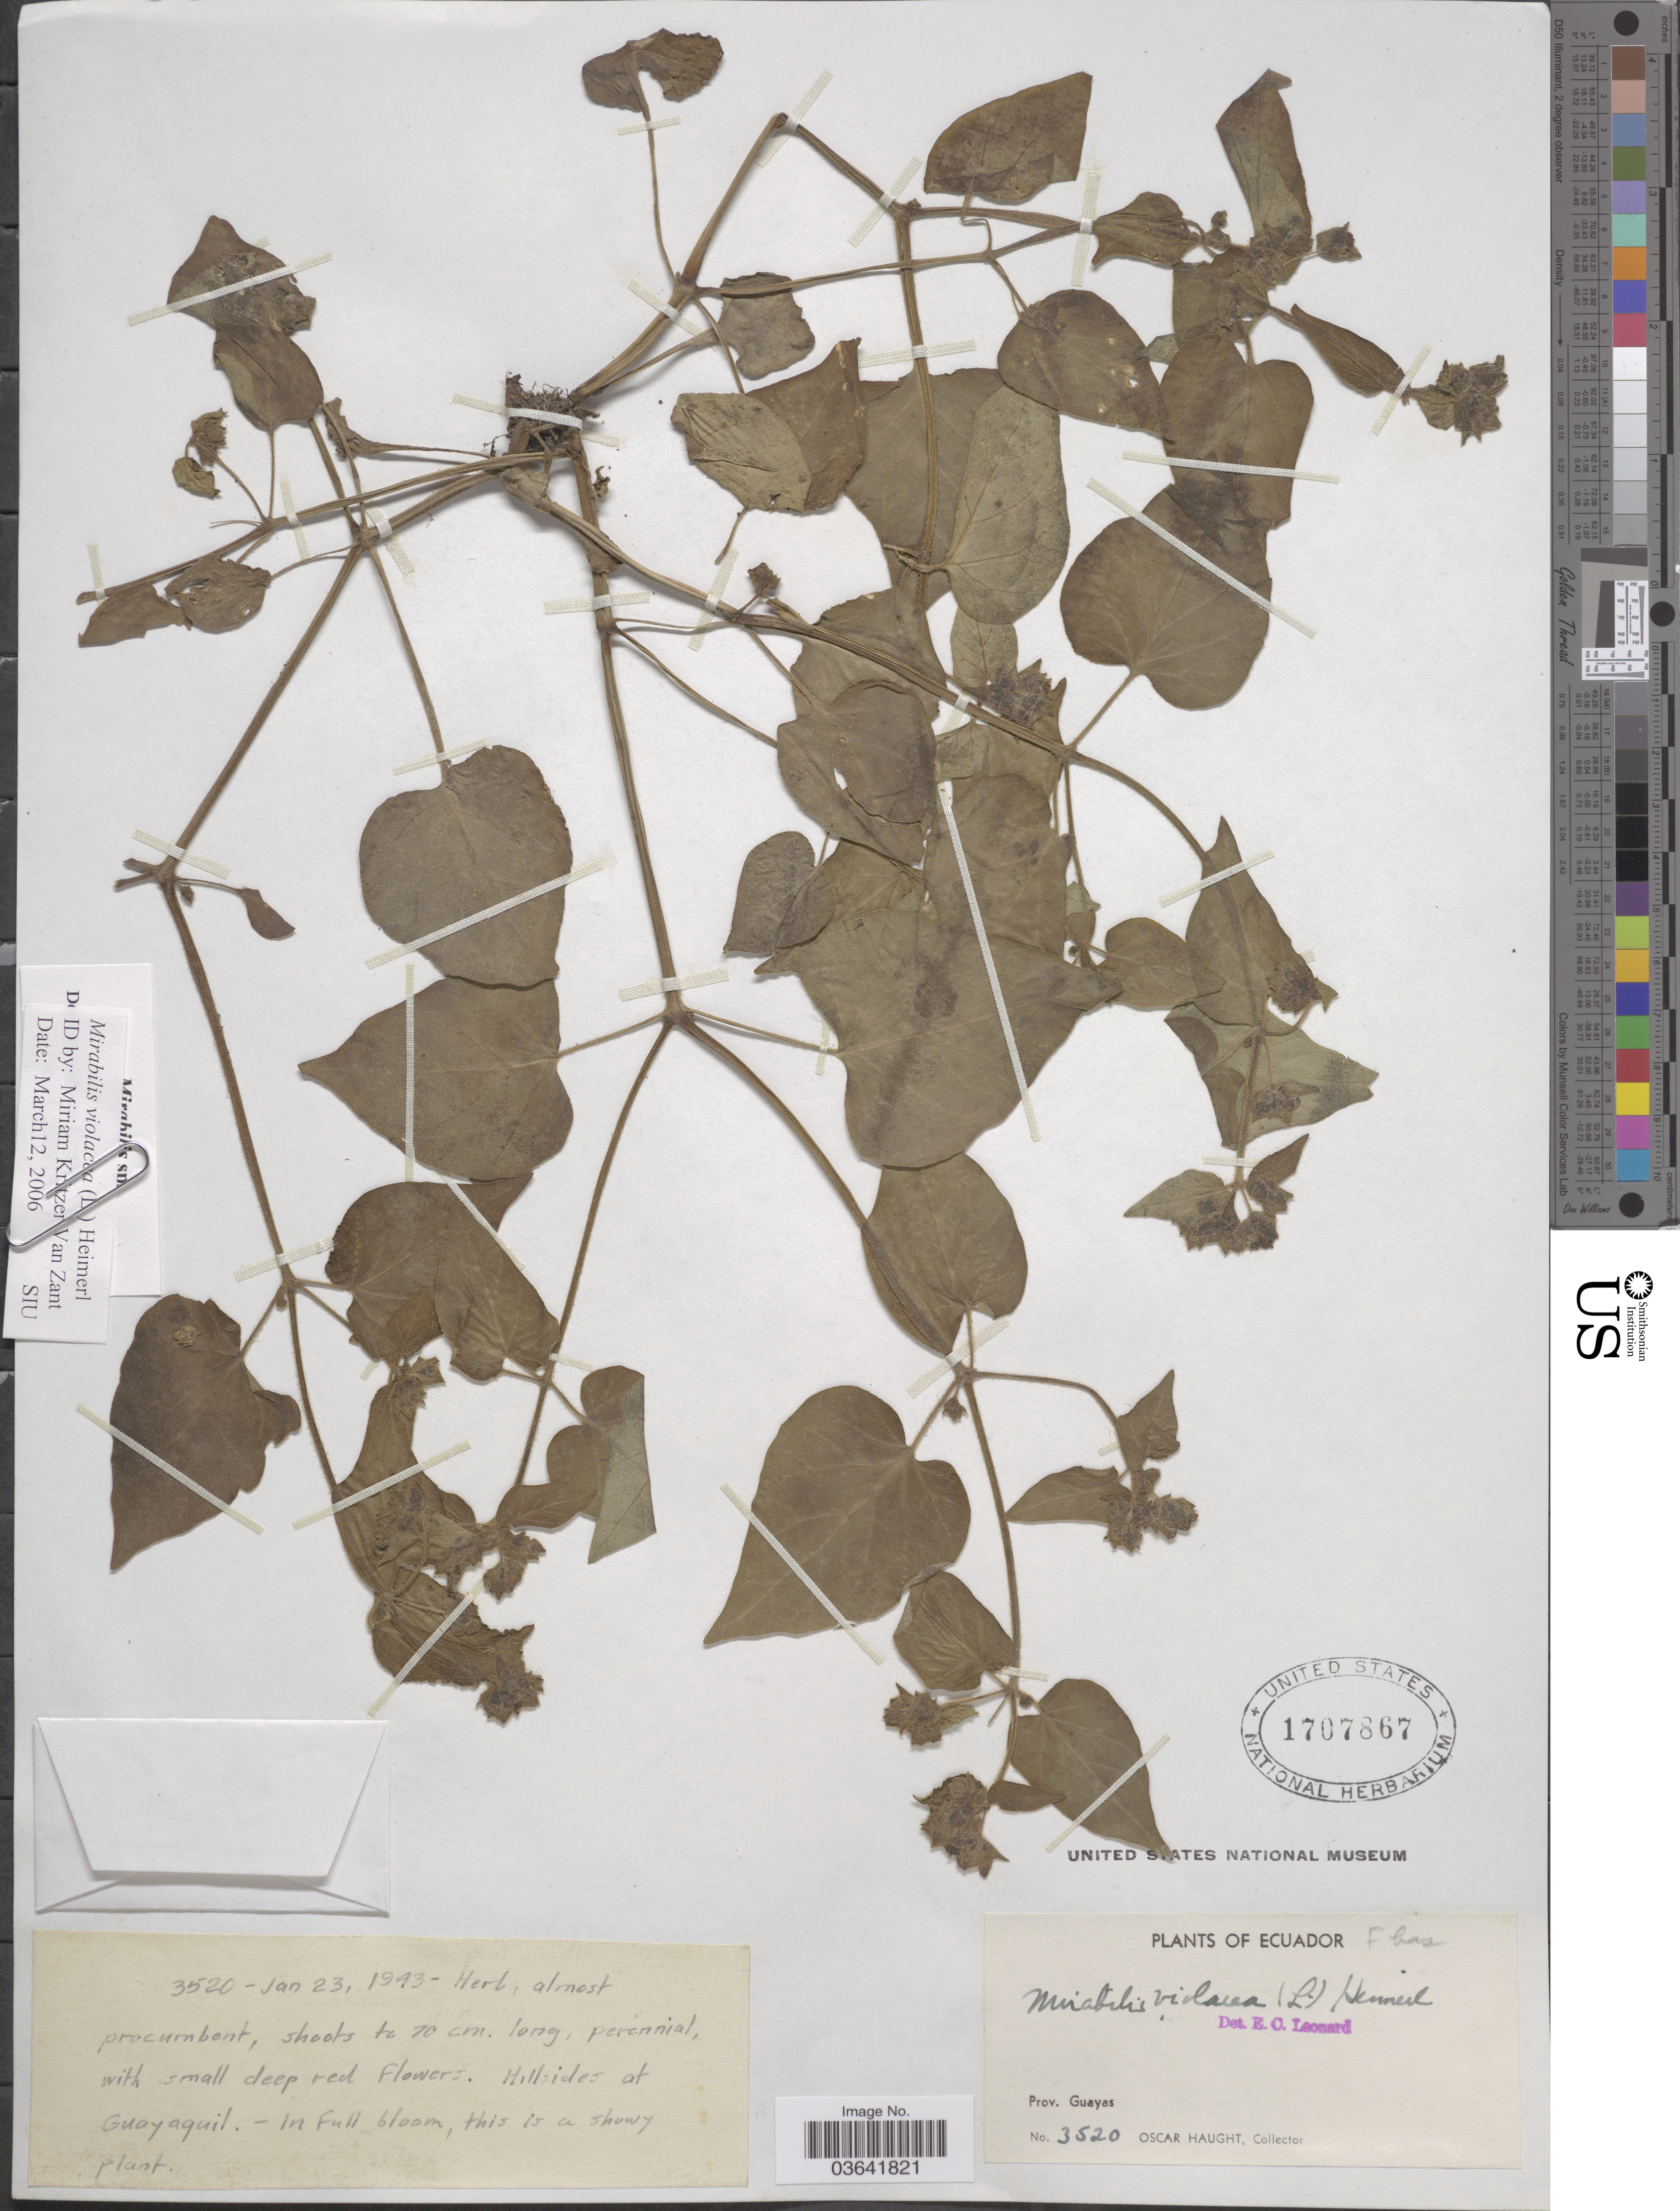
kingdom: Plantae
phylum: Tracheophyta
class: Magnoliopsida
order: Caryophyllales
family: Nyctaginaceae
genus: Mirabilis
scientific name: Mirabilis violacea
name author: (L.) Heimerl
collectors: O. Haught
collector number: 3520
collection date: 1943-01-23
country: Ecuador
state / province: Guayas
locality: Hillsides at Guayaquil.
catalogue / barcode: US 1707867